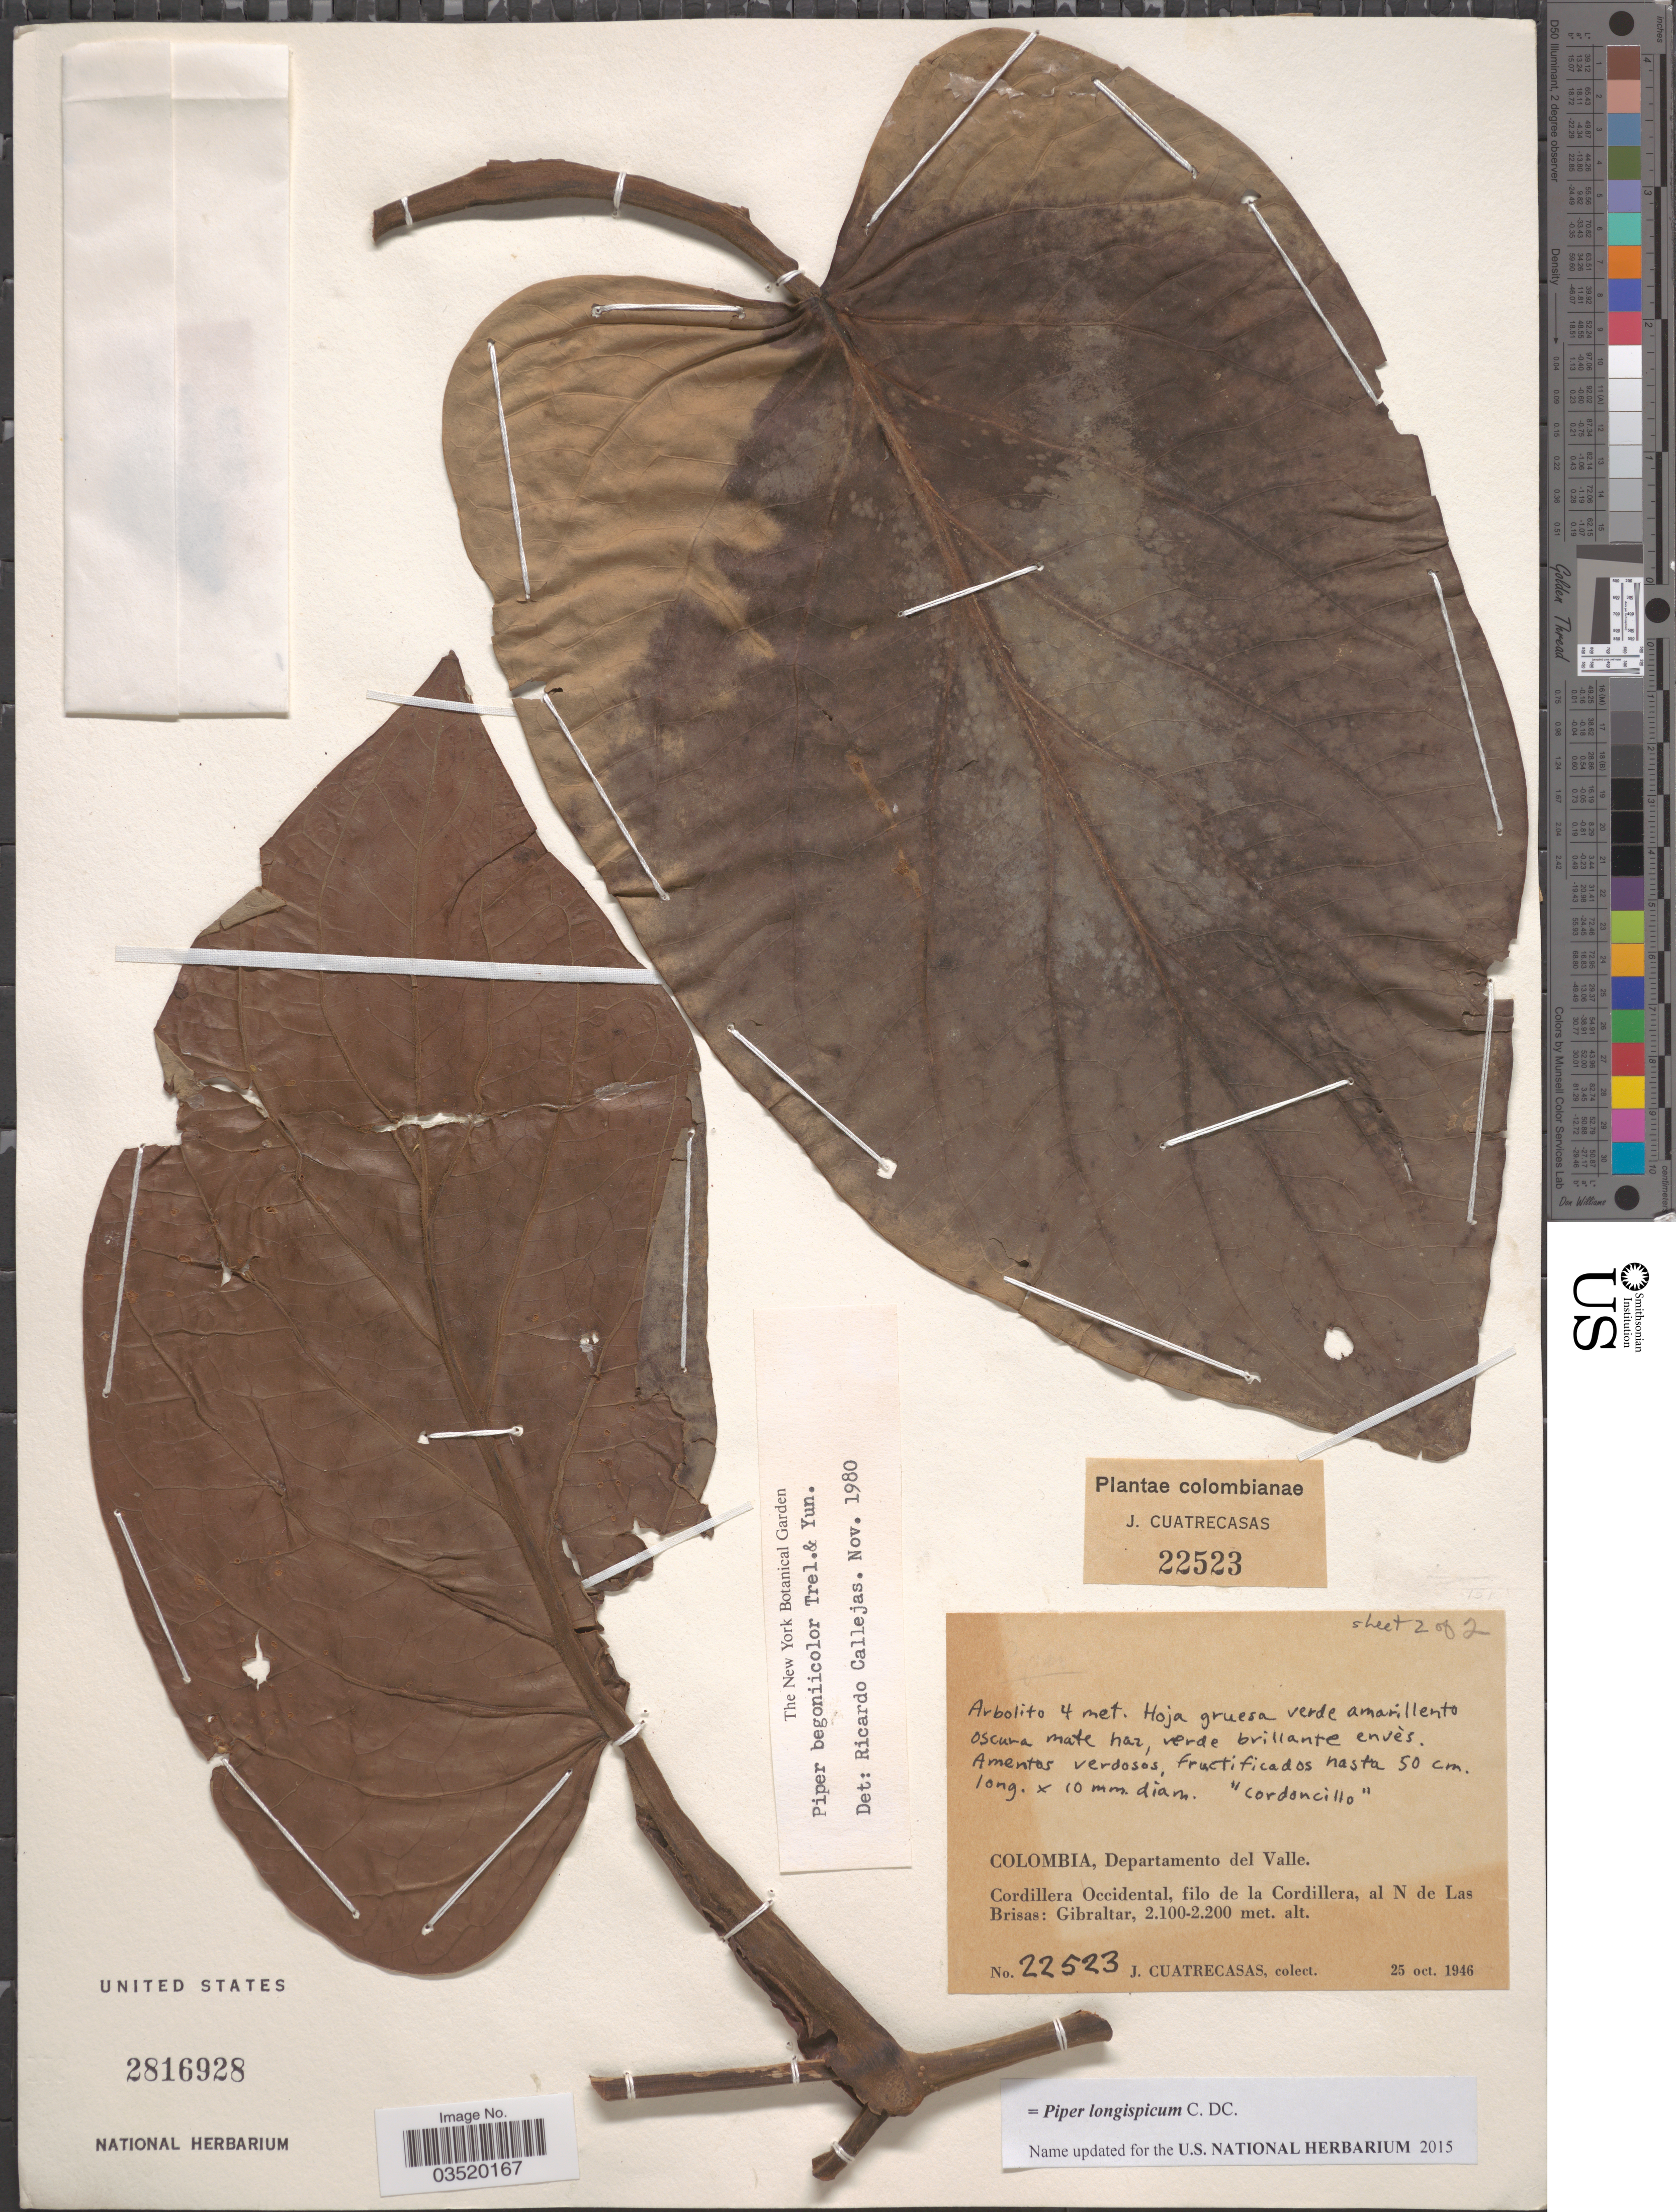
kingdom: Plantae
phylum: Tracheophyta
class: Magnoliopsida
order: Piperales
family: Piperaceae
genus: Piper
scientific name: Piper longispicum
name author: C. DC.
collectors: J. Cuatrecasas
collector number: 22523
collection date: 1946-10-25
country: Colombia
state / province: Valle del Cauca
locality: Departamento del Valle. Cordillera Occidental, filo de la Cordillera, al N de Las Brisas: Gibraltar.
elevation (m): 2100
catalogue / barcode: US 2816928